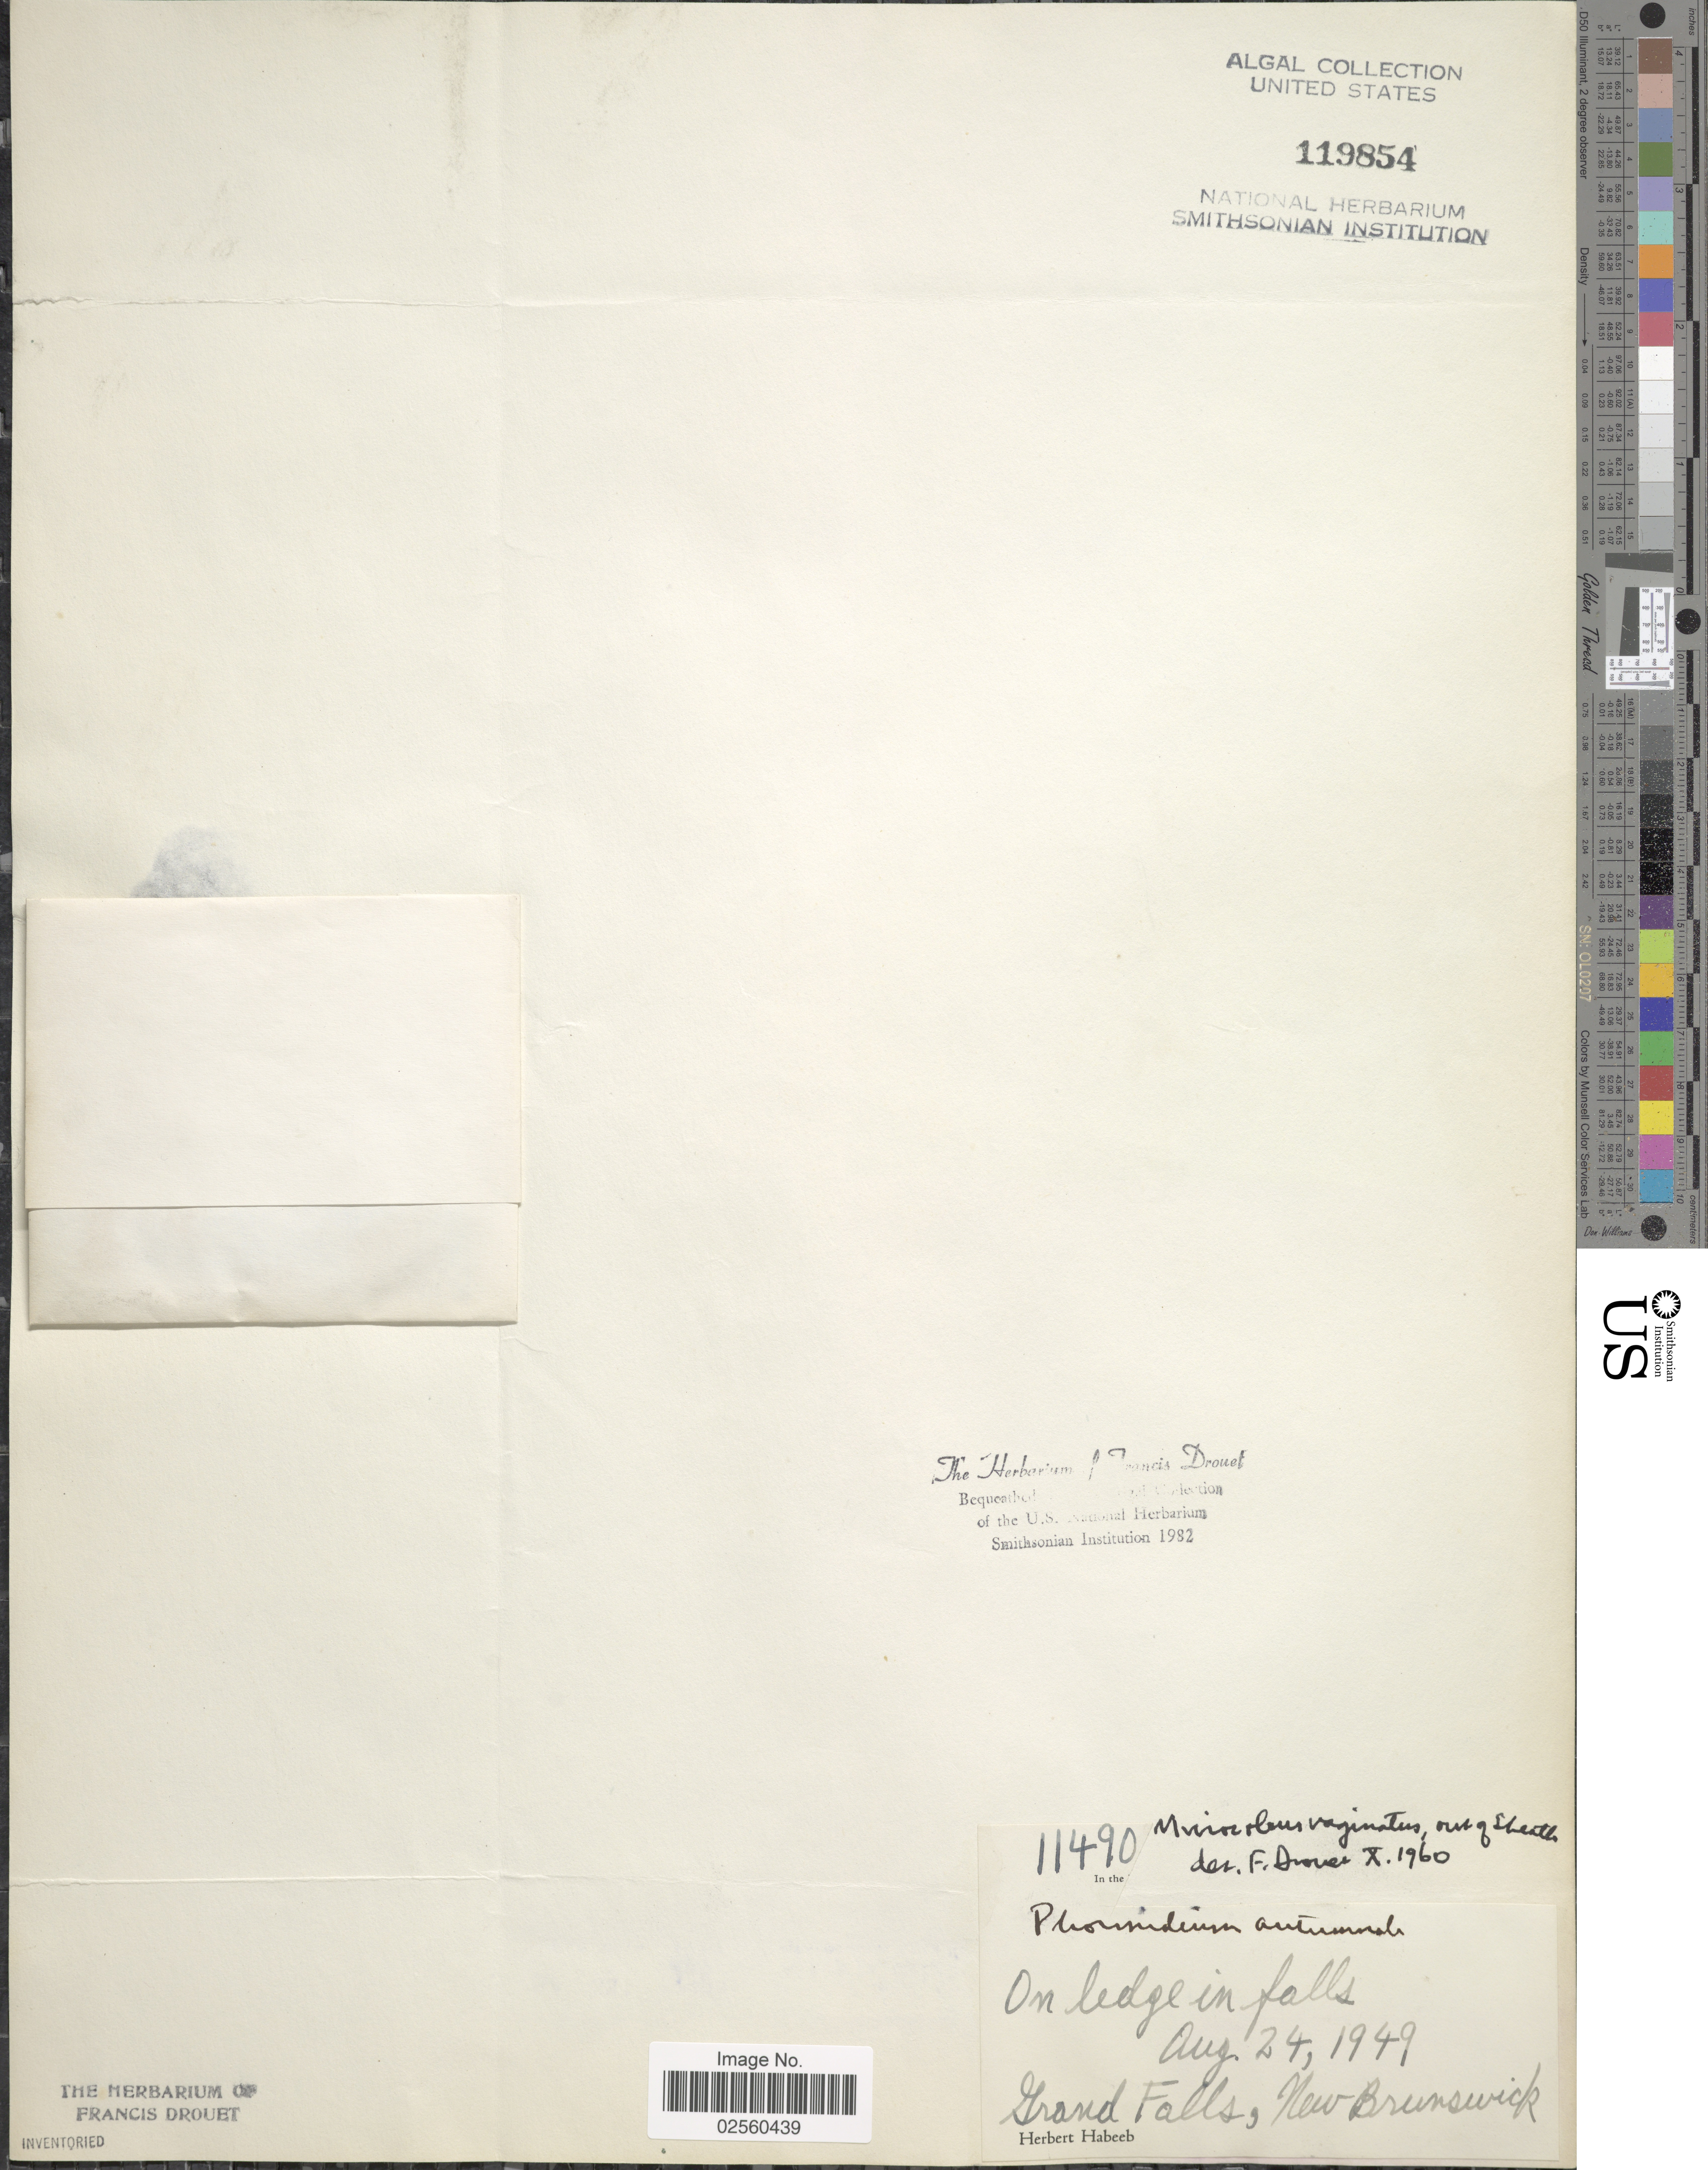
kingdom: Bacteria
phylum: Cyanobacteria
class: Cyanobacteriia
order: Cyanobacteriales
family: Microcoleaceae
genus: Microcoleus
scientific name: Microcoleus vaginatus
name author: (Vaucher) Gomont ex Gomont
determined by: Drouet, F. E.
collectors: H. Habeeb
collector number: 11490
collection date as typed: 24 Aug 1949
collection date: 1949-08-24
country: Canada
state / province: New Brunswick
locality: Grand Falls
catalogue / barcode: US 119854